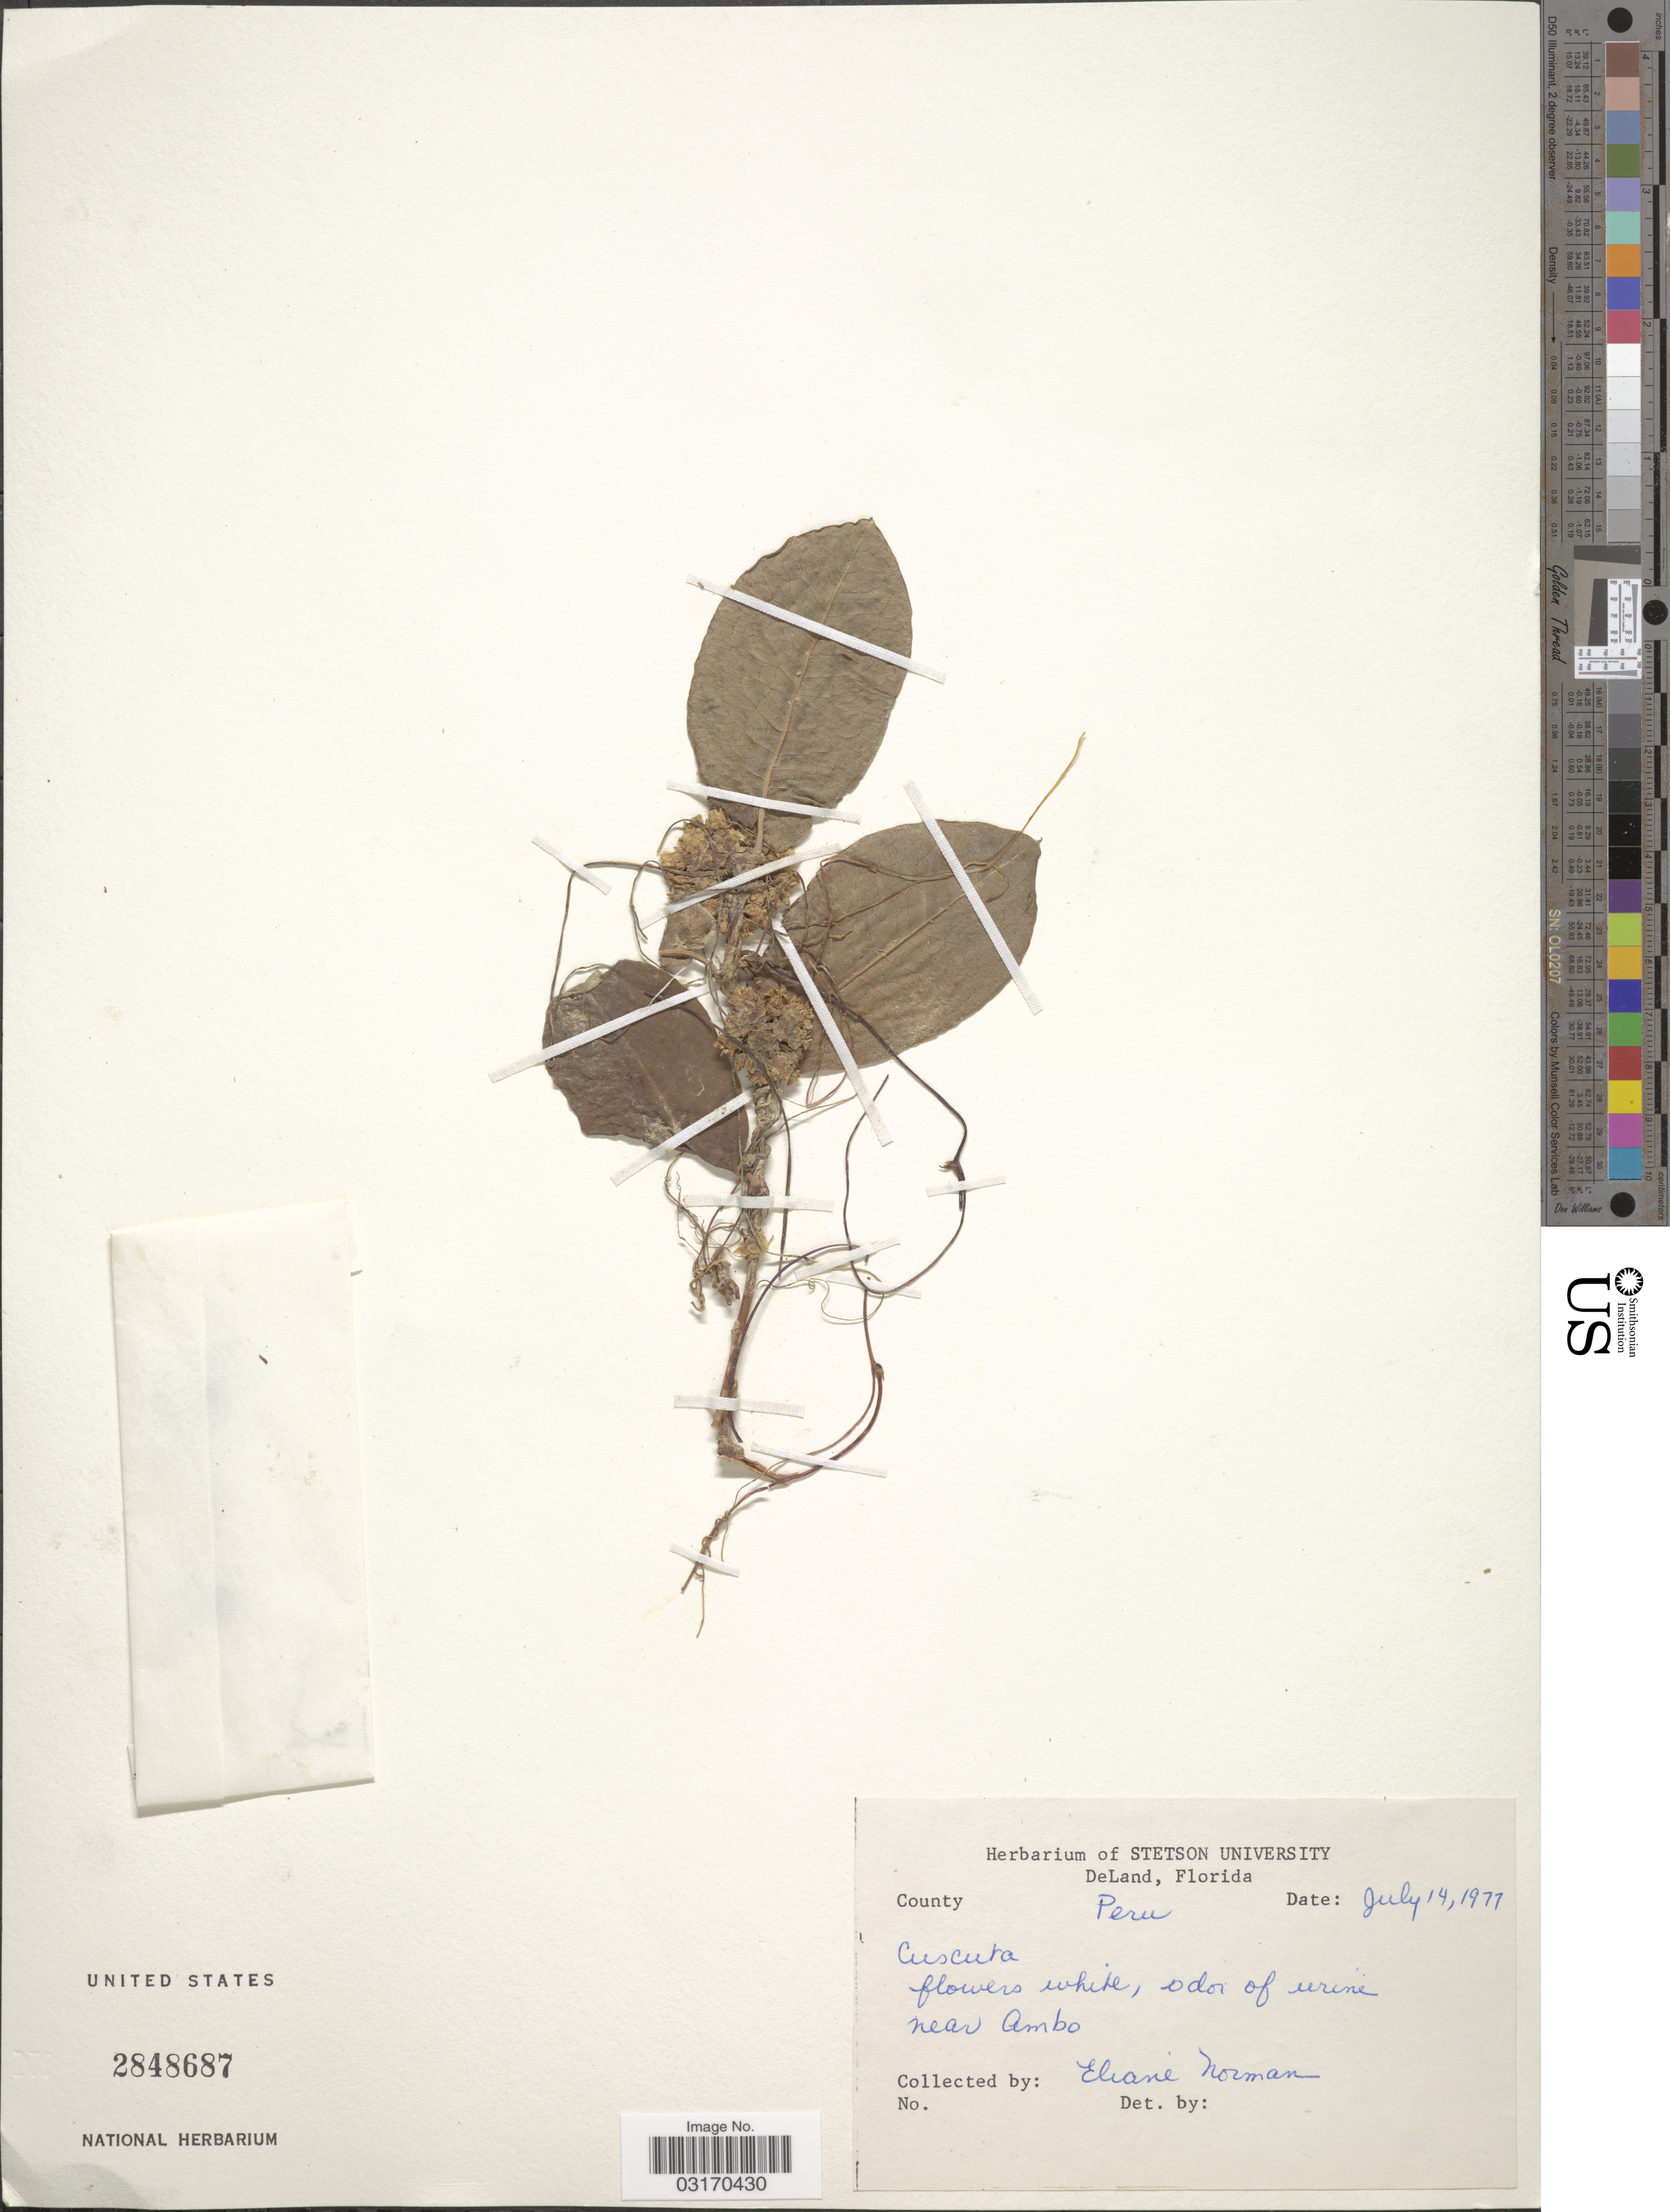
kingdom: Plantae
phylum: Tracheophyta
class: Magnoliopsida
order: Solanales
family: Convolvulaceae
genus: Cuscuta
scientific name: Cuscuta sp.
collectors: E. Norman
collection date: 1977-07-14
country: Peru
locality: Near Ambo.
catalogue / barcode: US 2848687